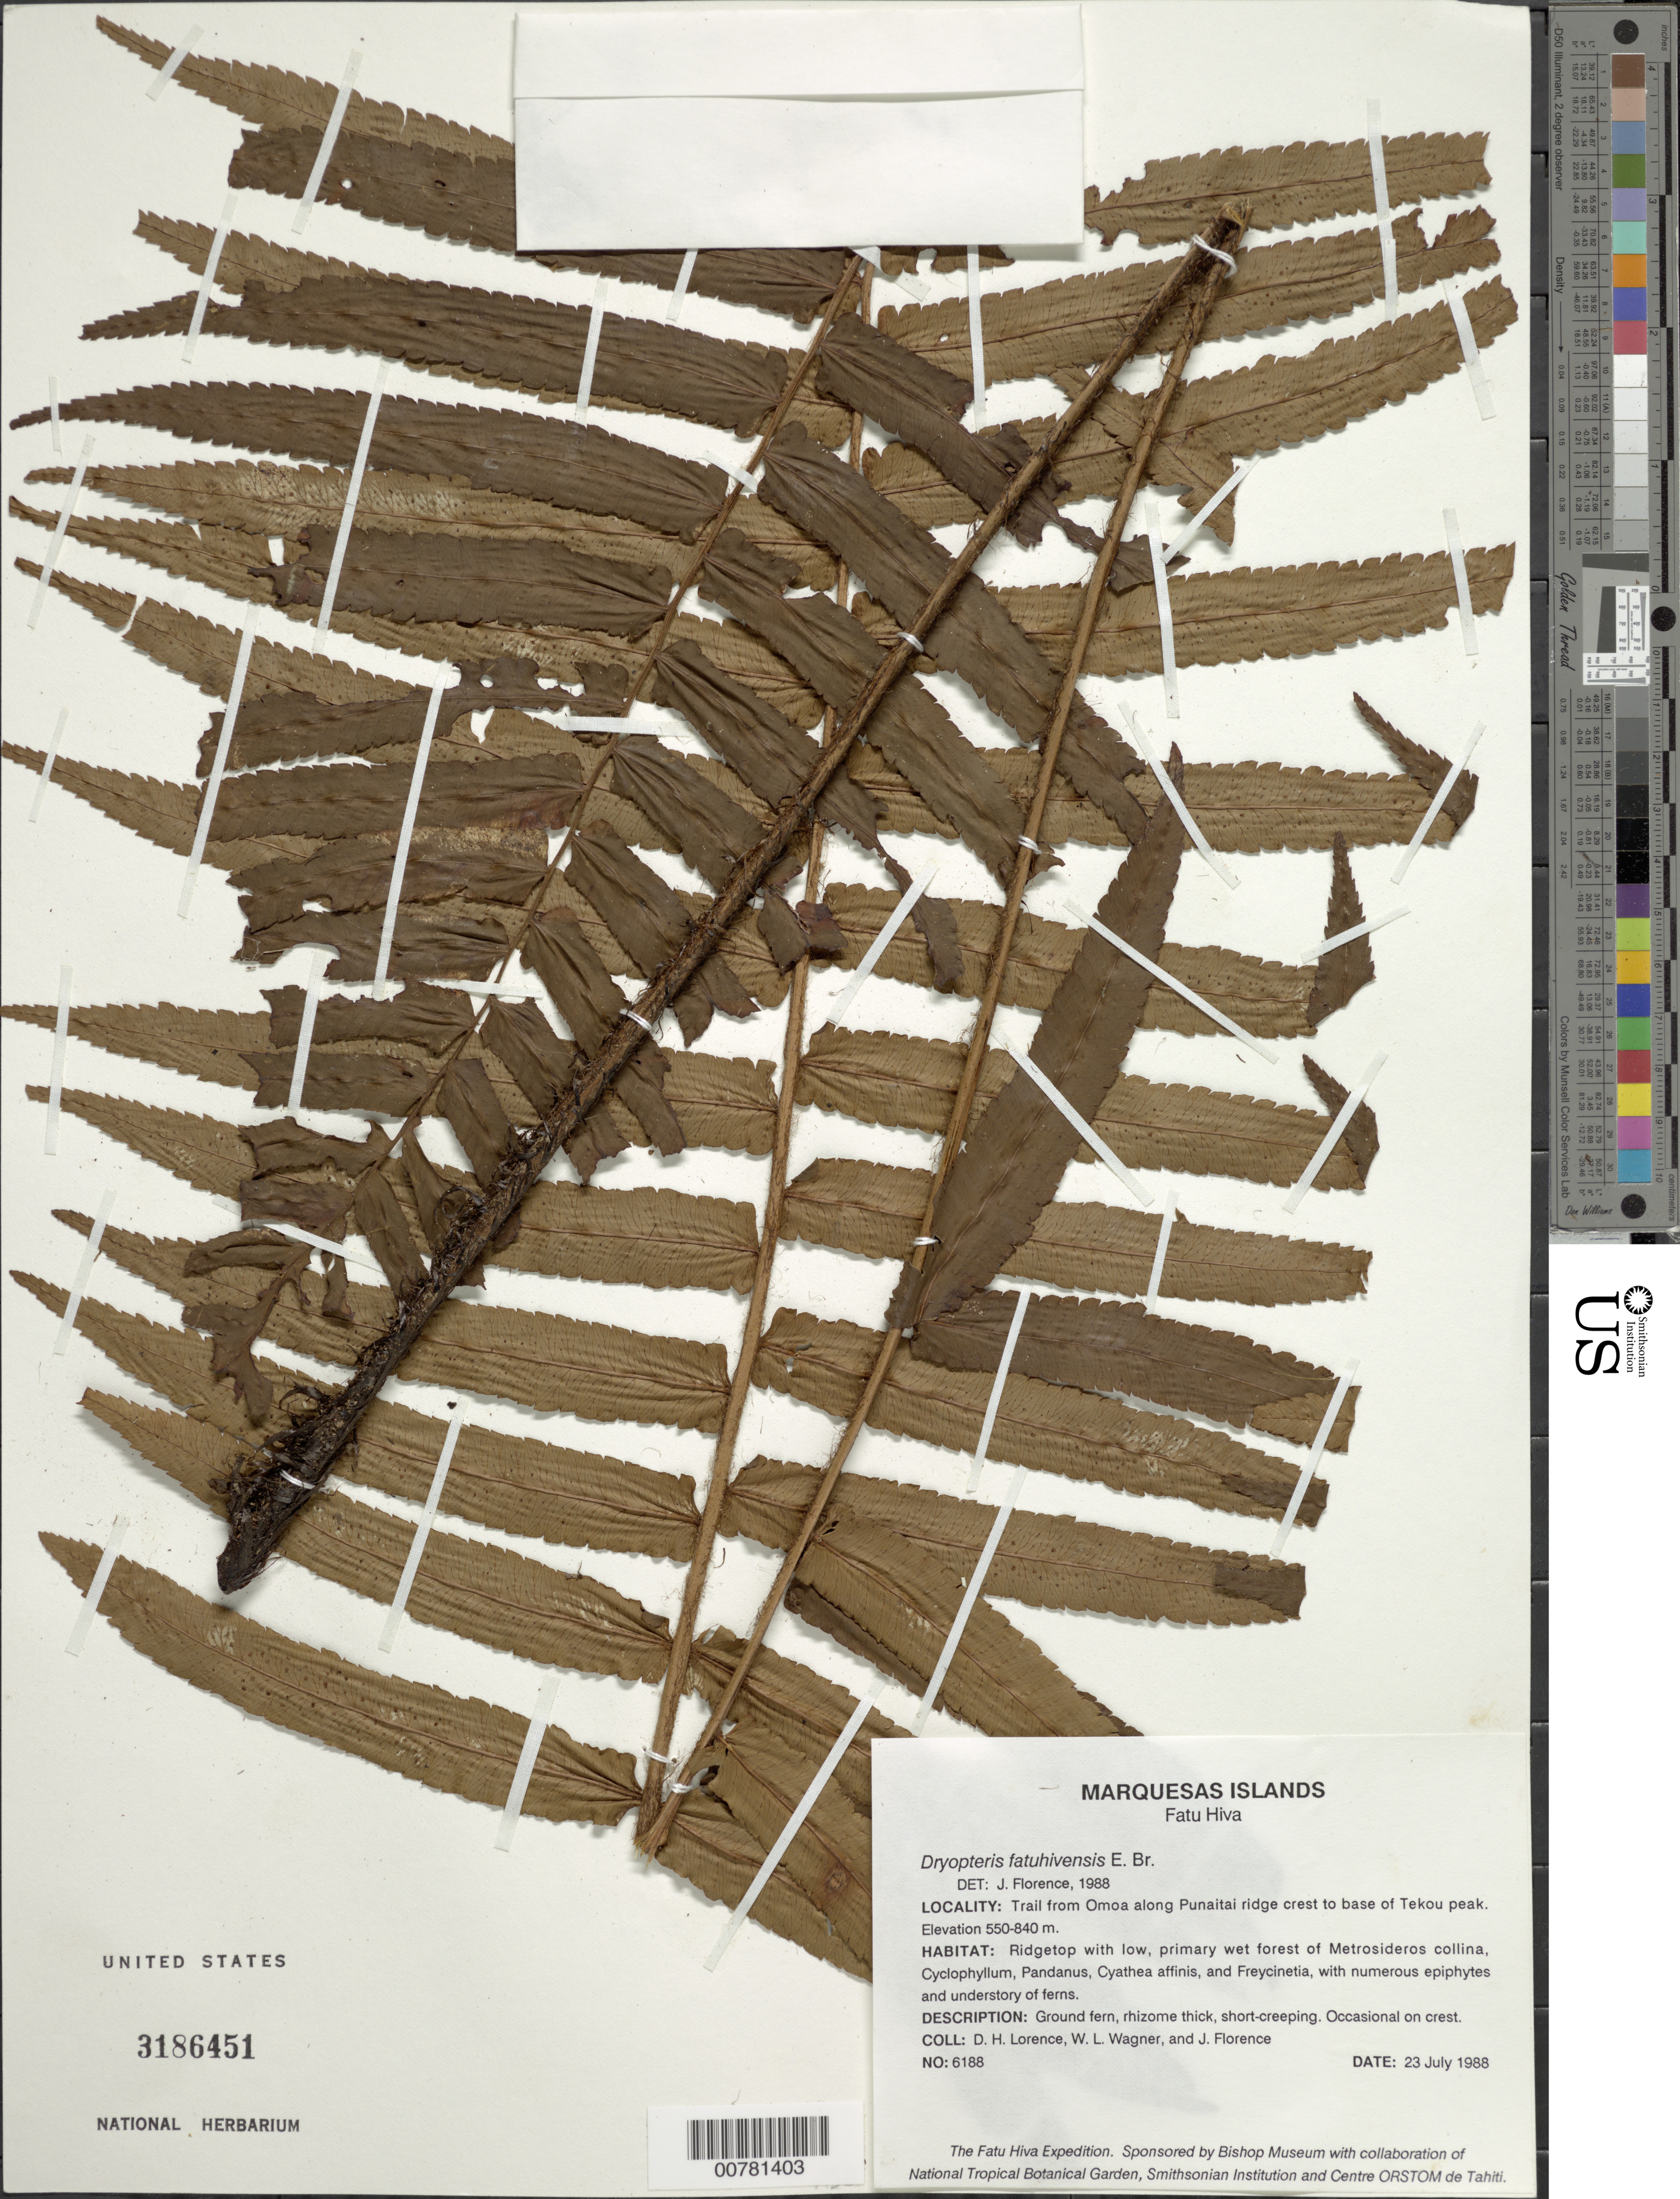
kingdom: Plantae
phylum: Tracheophyta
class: Polypodiopsida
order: Polypodiales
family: Dryopteridaceae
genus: Dryopteris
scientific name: Dryopteris fatuhivensis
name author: E.D. Br.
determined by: Florence, J.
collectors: D. Lorence, W. L. Wagner & J. Florence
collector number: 6188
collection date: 1988-07-23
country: French Polynesia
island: Fatu Hiva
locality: Trail from 'Omo'a along Punaitai ridge crest to base of Tekou peak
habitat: Ridgetop with low, primary wet forest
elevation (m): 550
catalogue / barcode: US 3186481